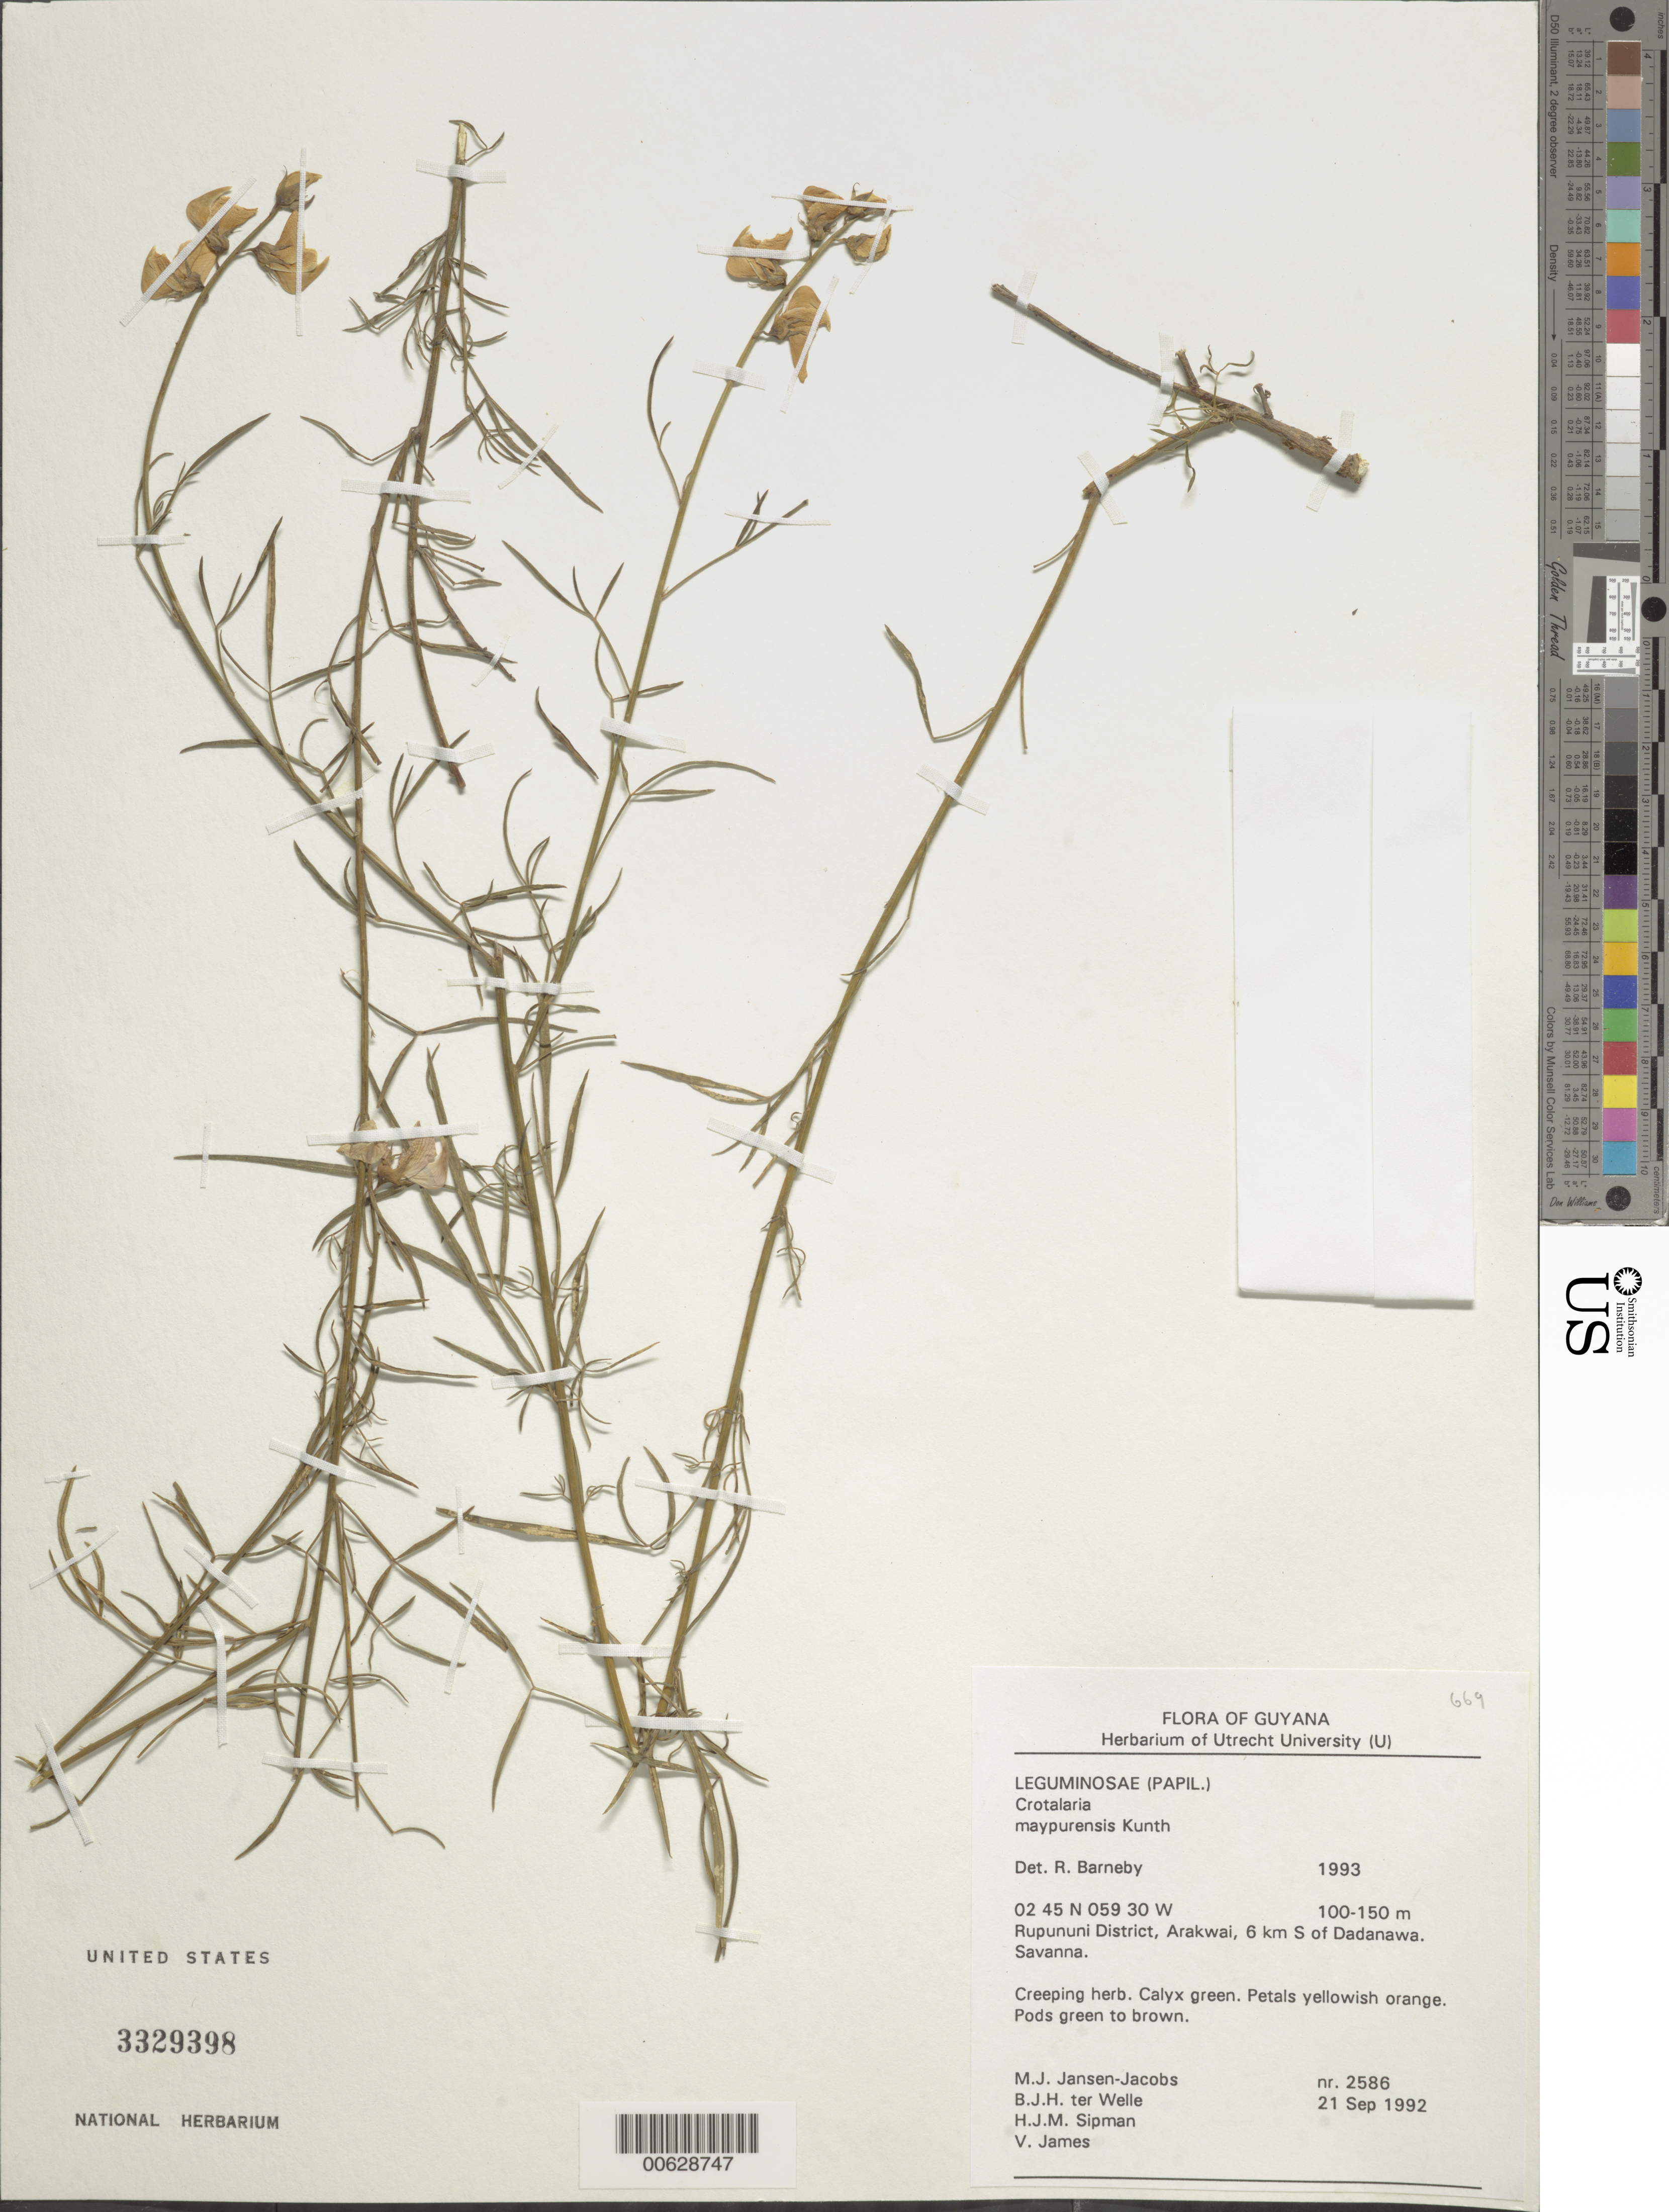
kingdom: Plantae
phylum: Tracheophyta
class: Magnoliopsida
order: Fabales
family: Fabaceae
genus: Crotalaria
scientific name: Crotalaria maypurensis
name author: Kunth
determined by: Barneby, Rupert C., (NY)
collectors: M. J. Jansen-Jacobs, B. Welle, H. J. M. Sipman & V. James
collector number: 2586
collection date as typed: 21-Sep-92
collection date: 1992-09-21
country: Guyana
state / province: U. Takutu-U. Essequibo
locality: Arakwai, 6 km S of Dadanawa, Rupununi District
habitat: Savanna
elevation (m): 100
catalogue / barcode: US 3329398